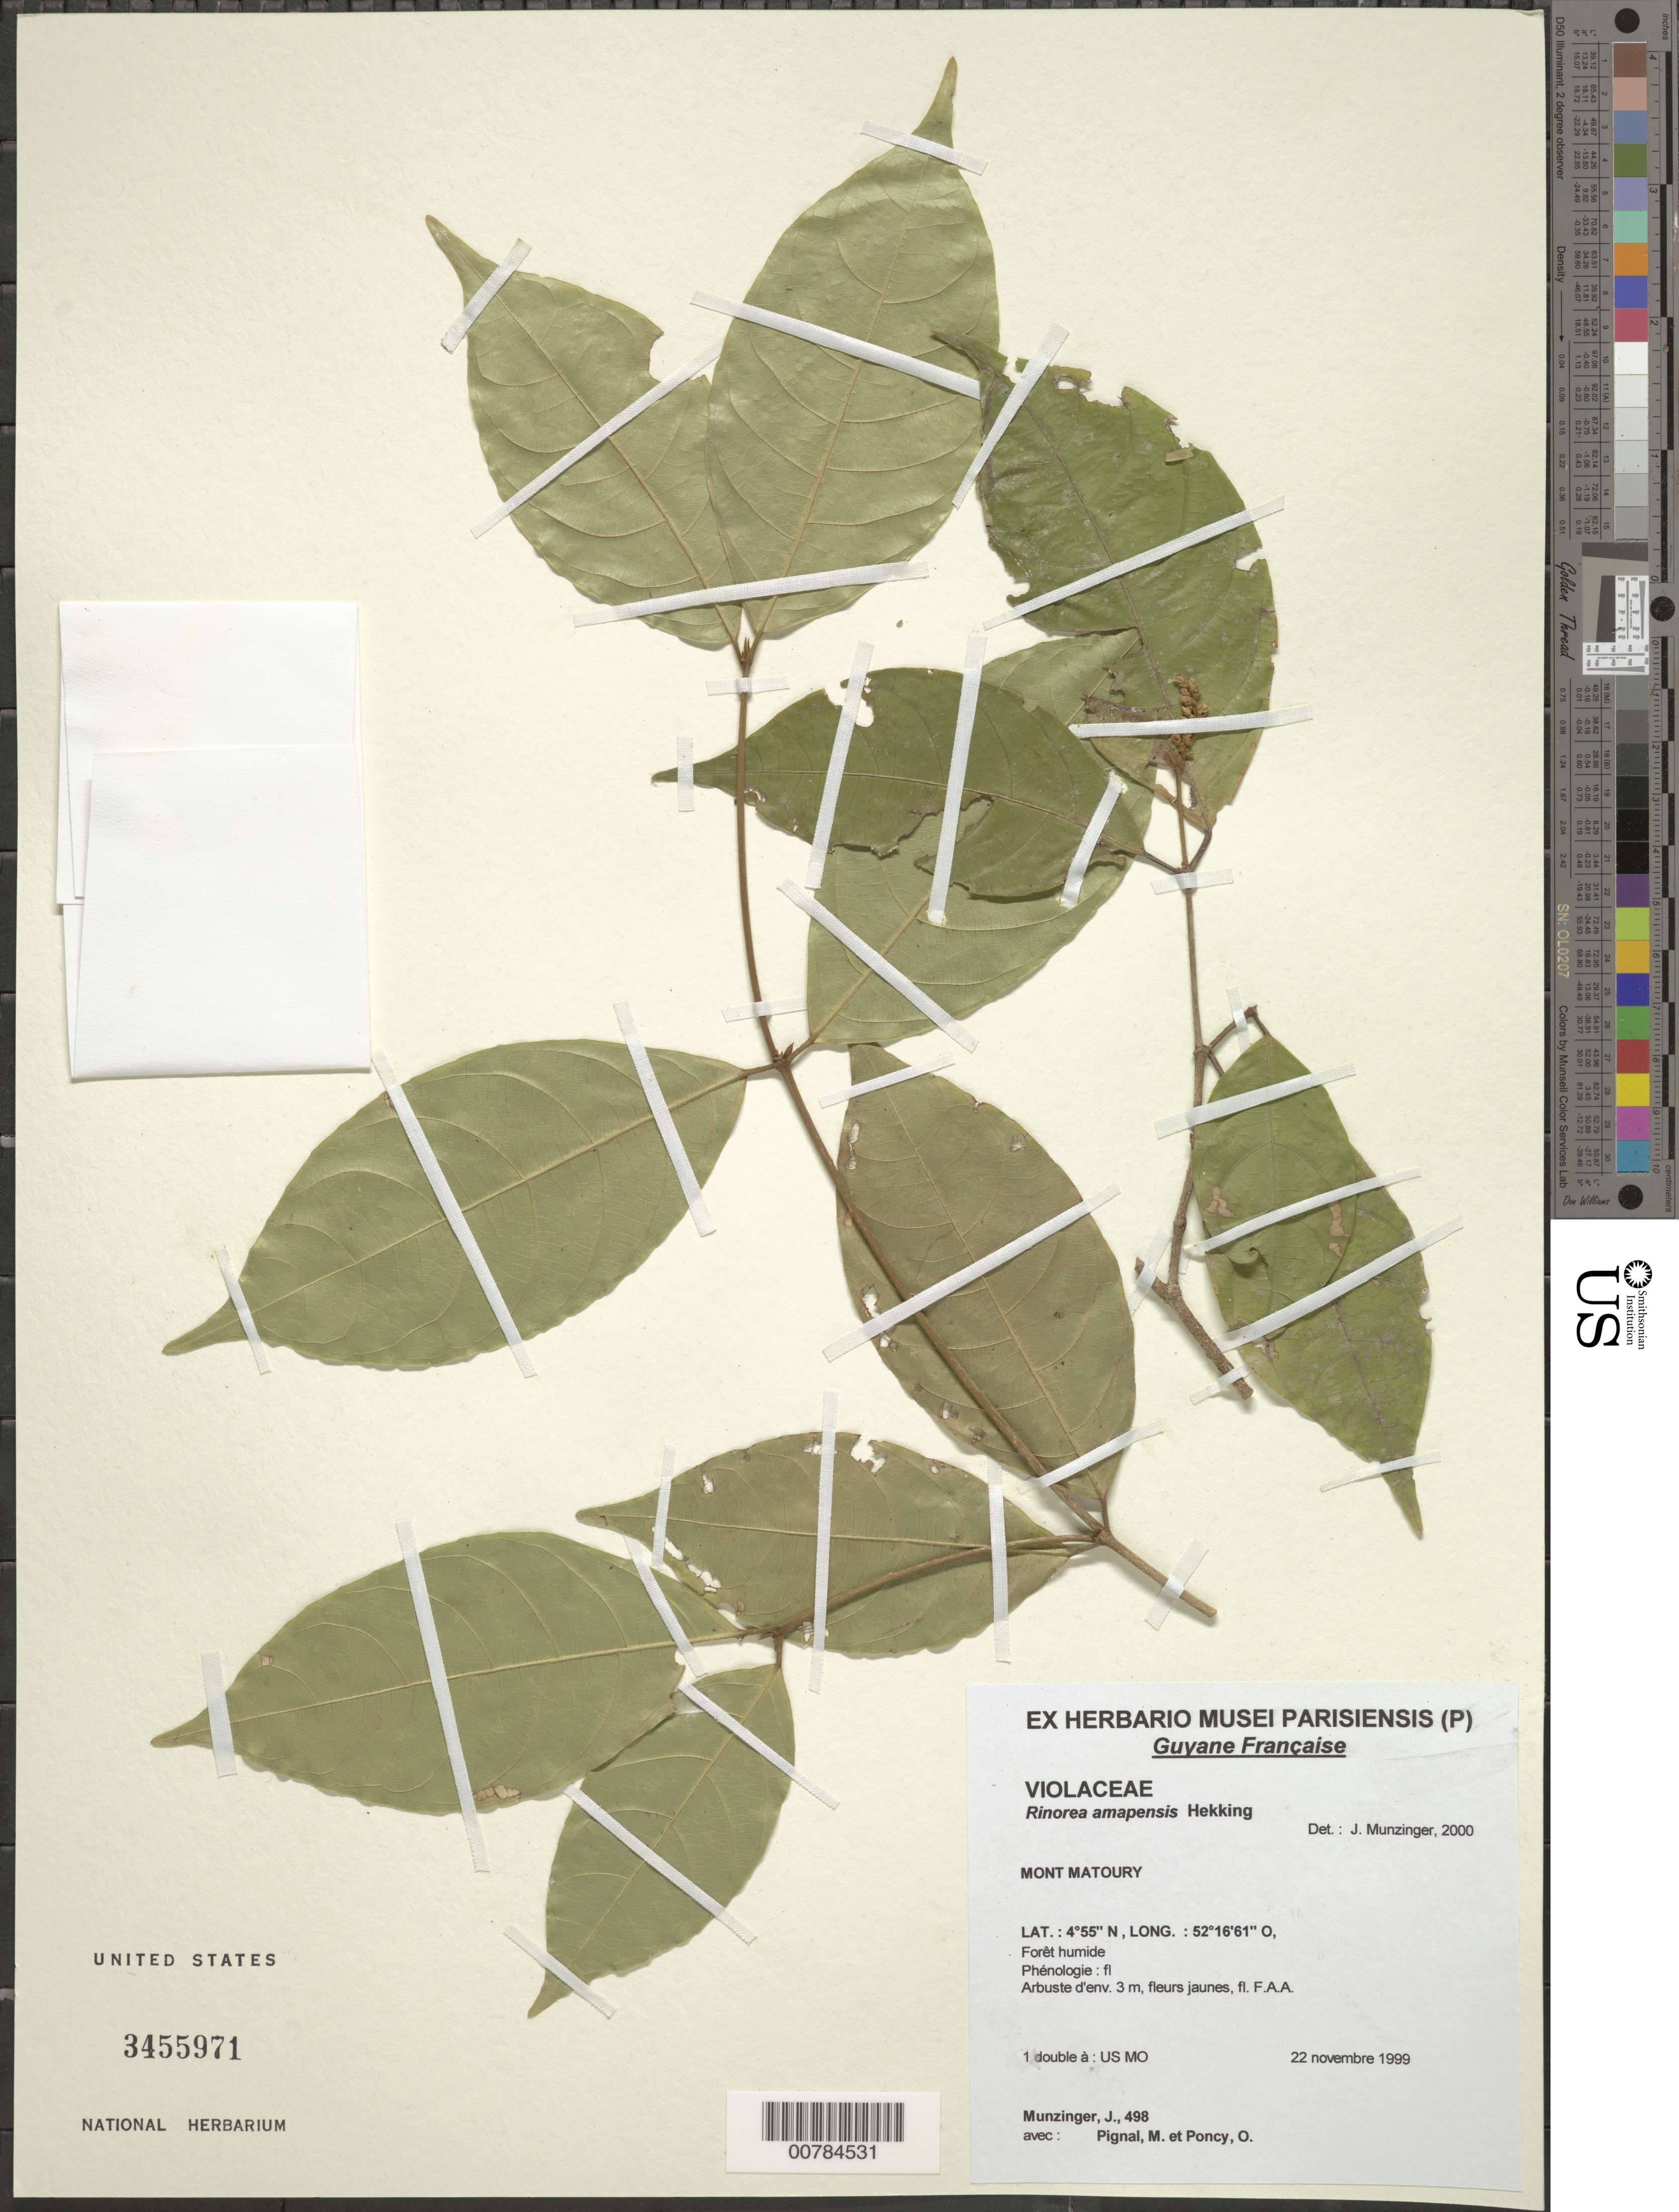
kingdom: Plantae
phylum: Tracheophyta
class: Magnoliopsida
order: Malpighiales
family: Violaceae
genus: Rinorea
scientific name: Rinorea pubiflora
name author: (Benth.) Sprague & Sandwith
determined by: Hoyos-Gomez, S. E.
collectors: J. K. Munzinger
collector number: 498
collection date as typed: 22-Nov-99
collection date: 1999-11-22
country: French Guiana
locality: Mont Matoury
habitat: Forêt humide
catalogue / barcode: US 3455971